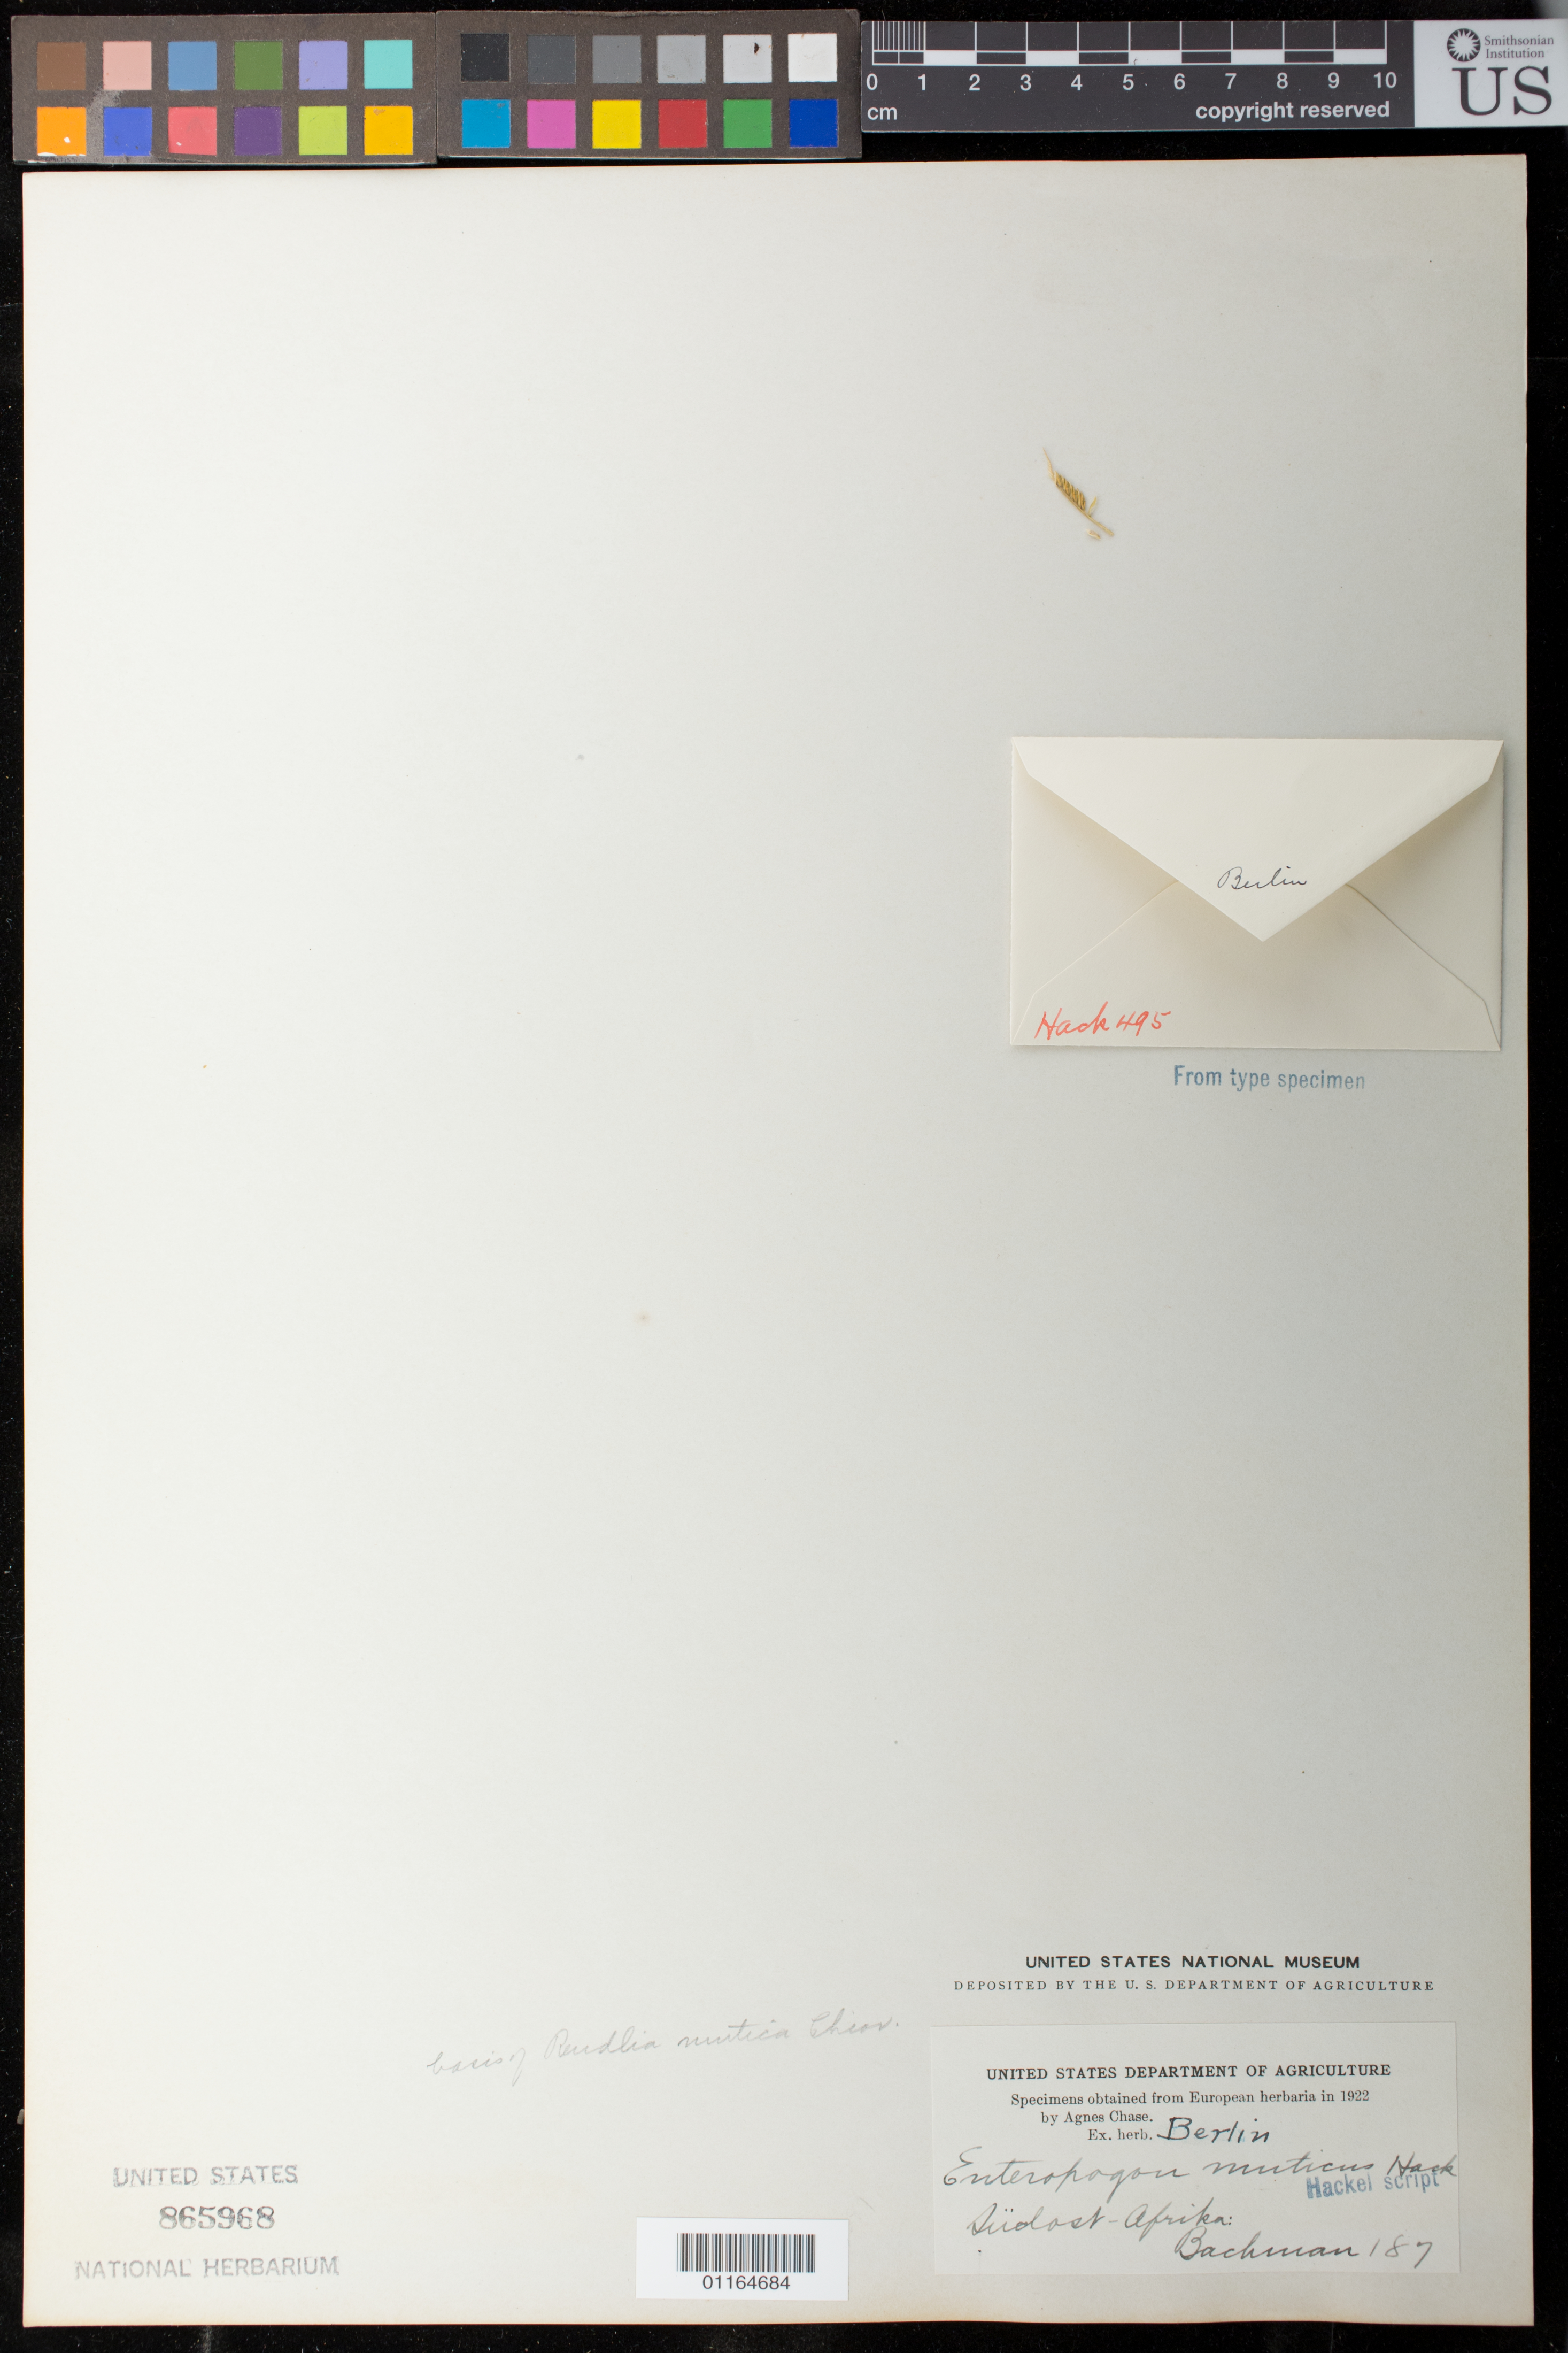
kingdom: Plantae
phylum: Tracheophyta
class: Liliopsida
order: Poales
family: Poaceae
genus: Enteropogon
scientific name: Enteropogon muticus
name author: Hack.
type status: Isotype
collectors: F. E. T. Bachmann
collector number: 187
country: South Africa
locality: Sudöst-Afrika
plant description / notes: Fragmentary material of type specimen ex herb. Berlin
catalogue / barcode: US 865968